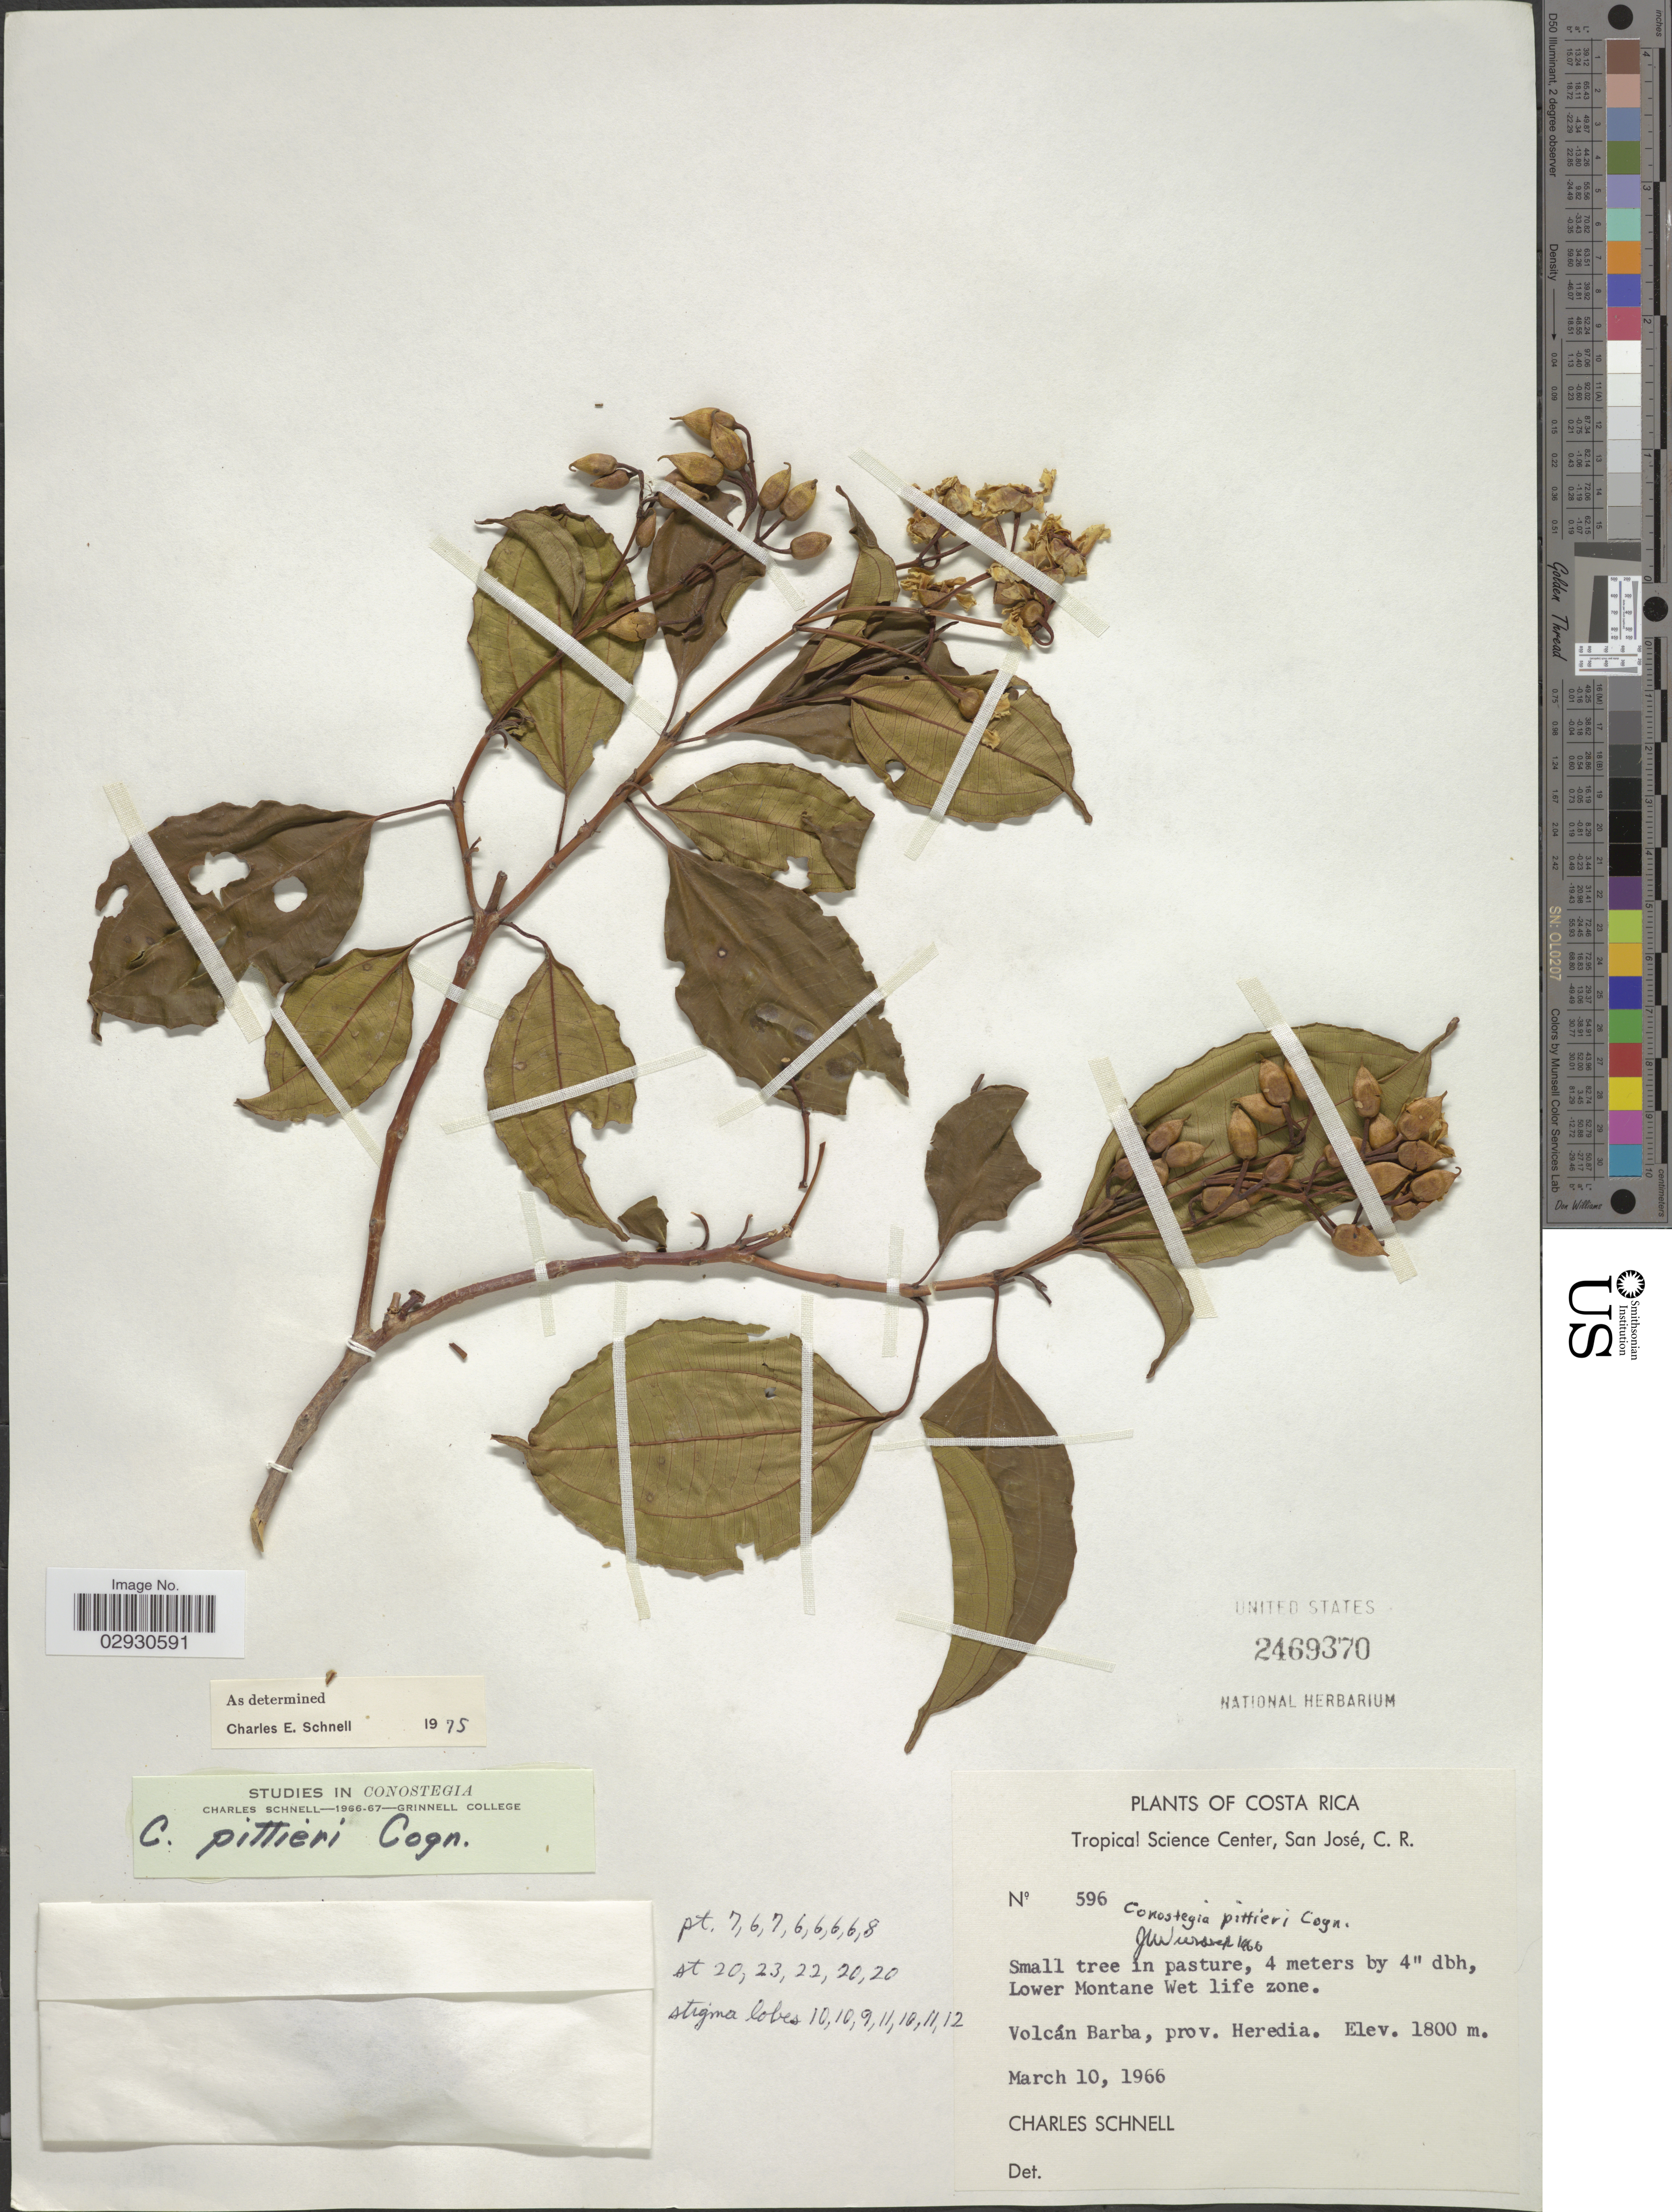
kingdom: Plantae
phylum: Tracheophyta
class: Magnoliopsida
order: Myrtales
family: Melastomataceae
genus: Conostegia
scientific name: Conostegia pittieri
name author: Cogn.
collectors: C. Schnell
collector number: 596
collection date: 1966-03-10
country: Costa Rica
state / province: Heredia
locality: Lower Montane Wet life zone, Volcán Barba.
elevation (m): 1800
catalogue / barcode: US 2469370